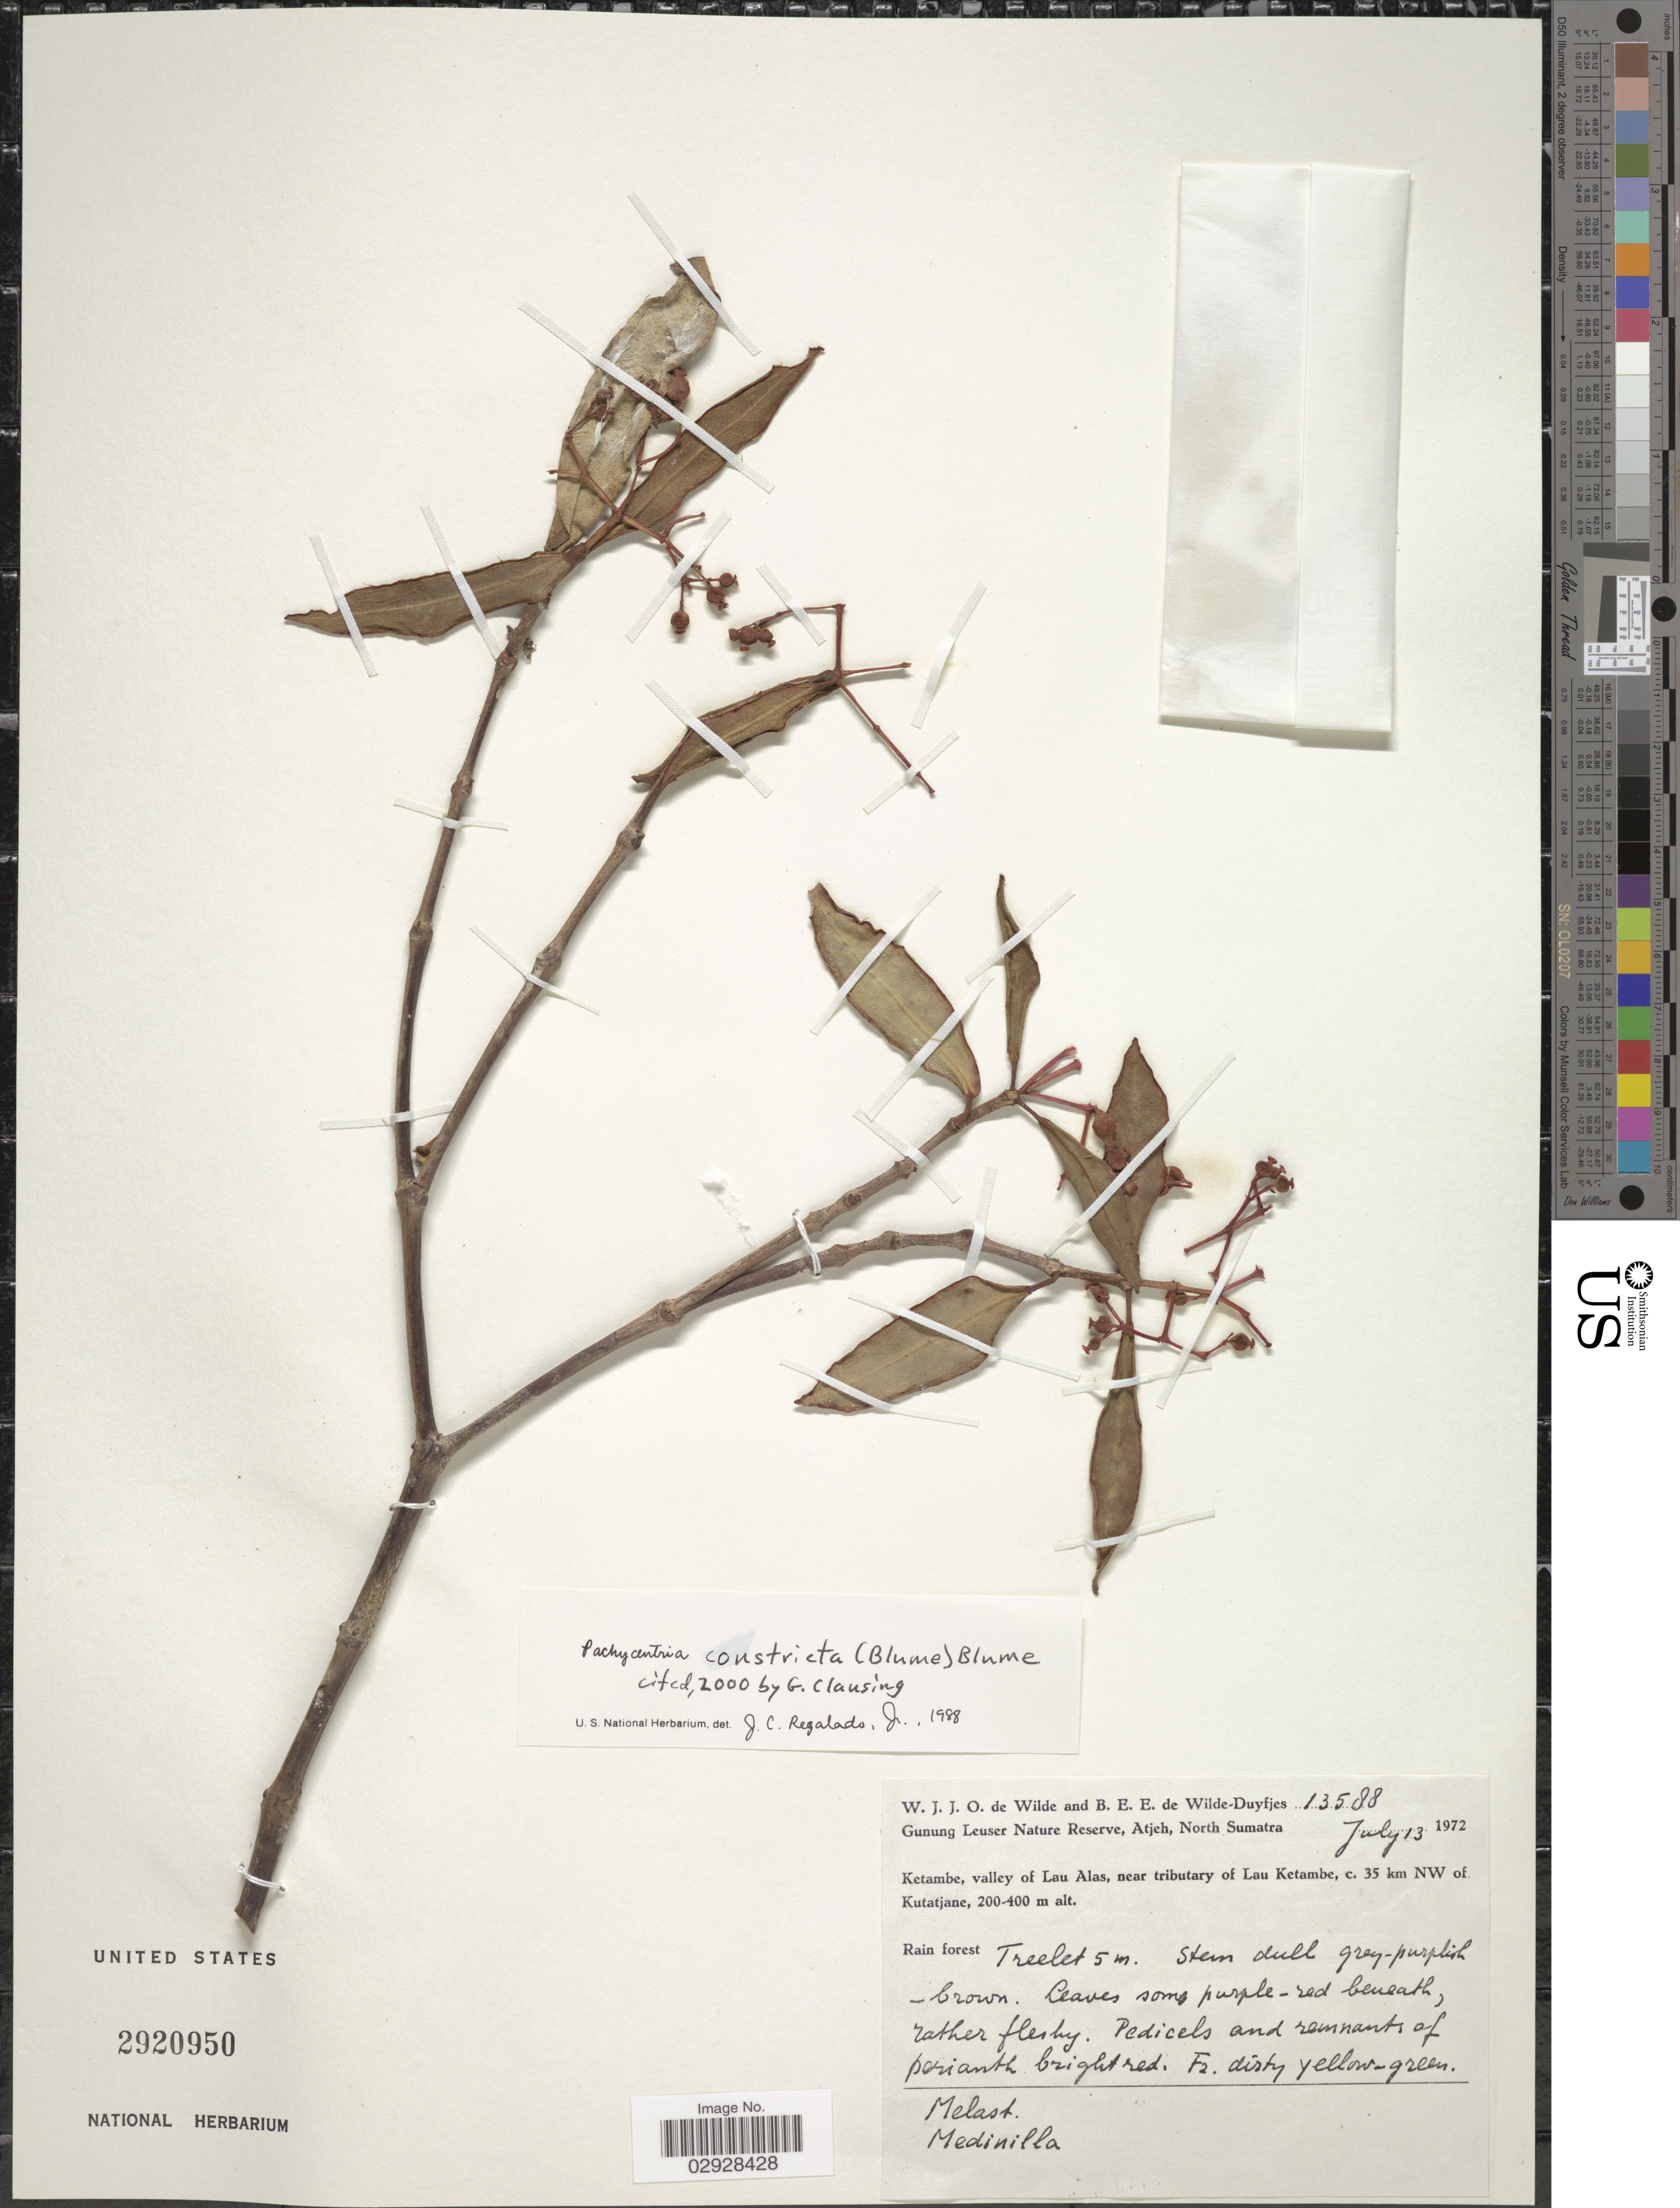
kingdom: Plantae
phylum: Tracheophyta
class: Magnoliopsida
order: Myrtales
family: Melastomataceae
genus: Pachycentria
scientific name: Pachycentria constricta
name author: Blume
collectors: W. J. de Wilde & B. E. de Wilde-Duyfjes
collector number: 13588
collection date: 1972-07-13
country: Indonesia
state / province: Sumatra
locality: Gunung Leuser Nature Reserve, Atjeh, North Sumatra. Ketambe, valley of Lau Alas, near tributary of Lau Ketambe, c. 35 km NW of Kutatjane.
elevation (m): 200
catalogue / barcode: US 2920950